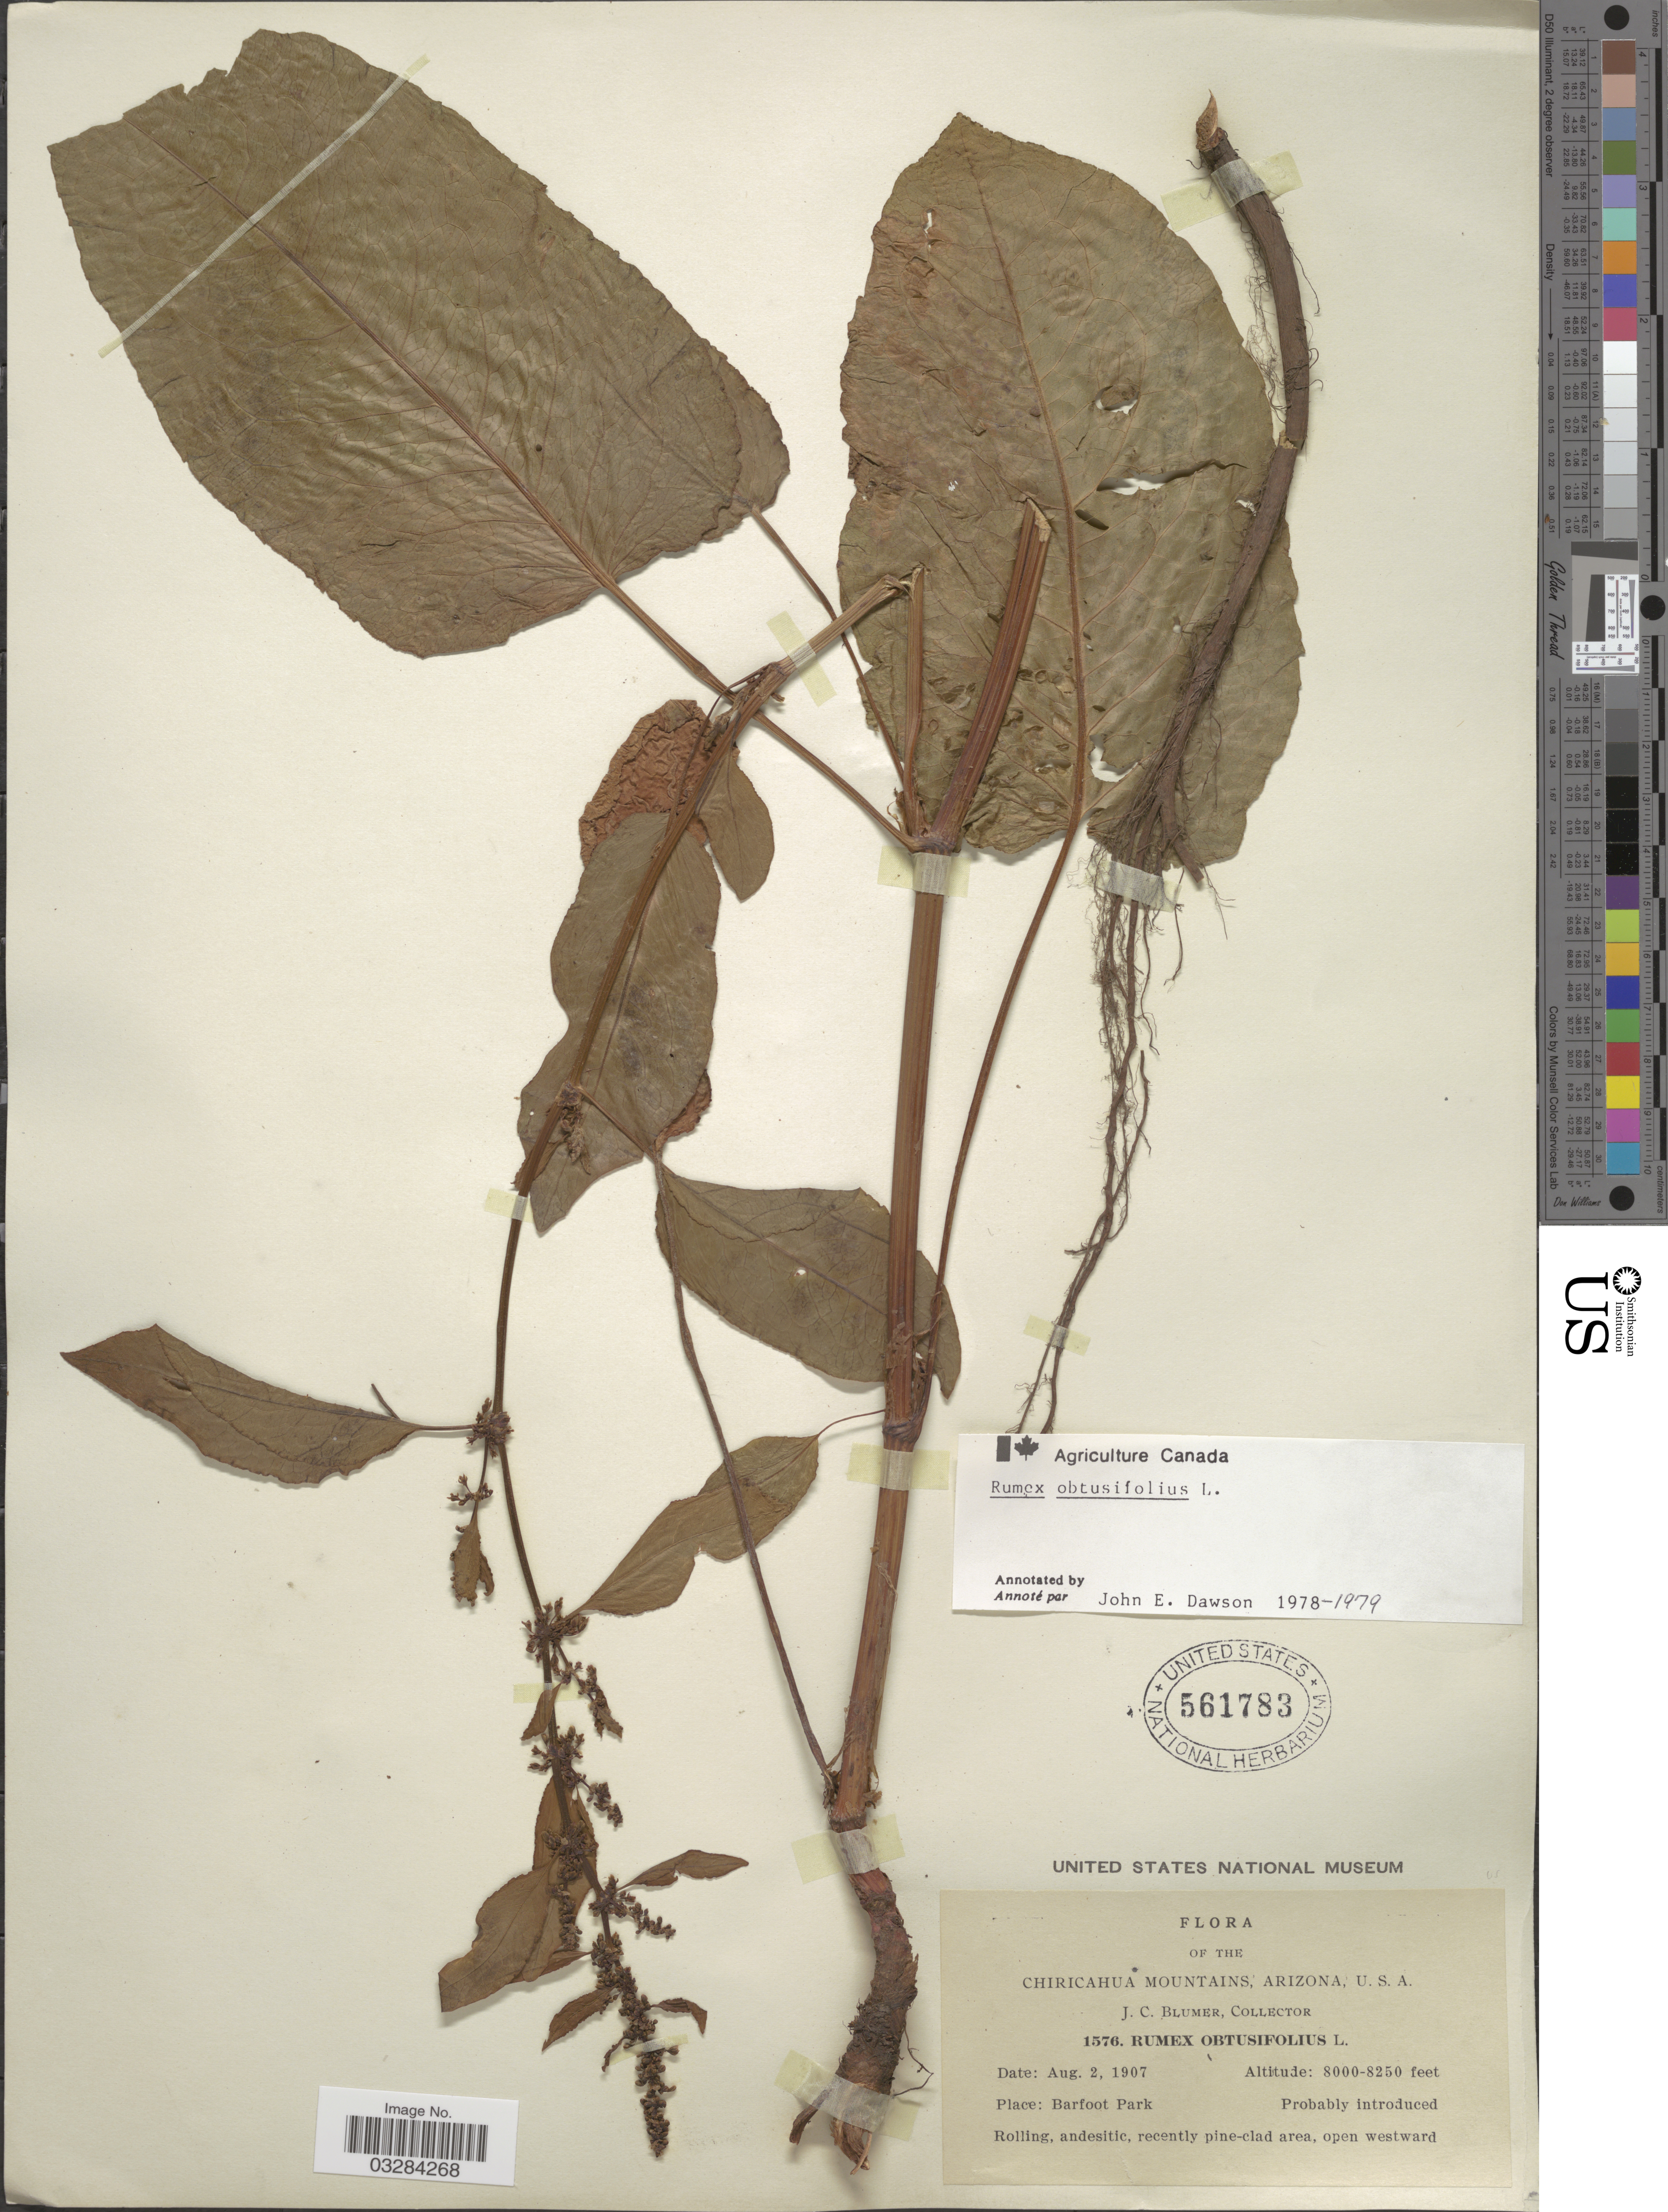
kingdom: Plantae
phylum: Tracheophyta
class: Magnoliopsida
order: Caryophyllales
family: Polygonaceae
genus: Rumex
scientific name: Rumex obtusifolius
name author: L.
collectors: J. C. Blumer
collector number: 1576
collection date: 1907-08-02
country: United States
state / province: Arizona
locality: Chiricahua Mountains. Barfoot Park.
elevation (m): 2438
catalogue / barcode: US 561783